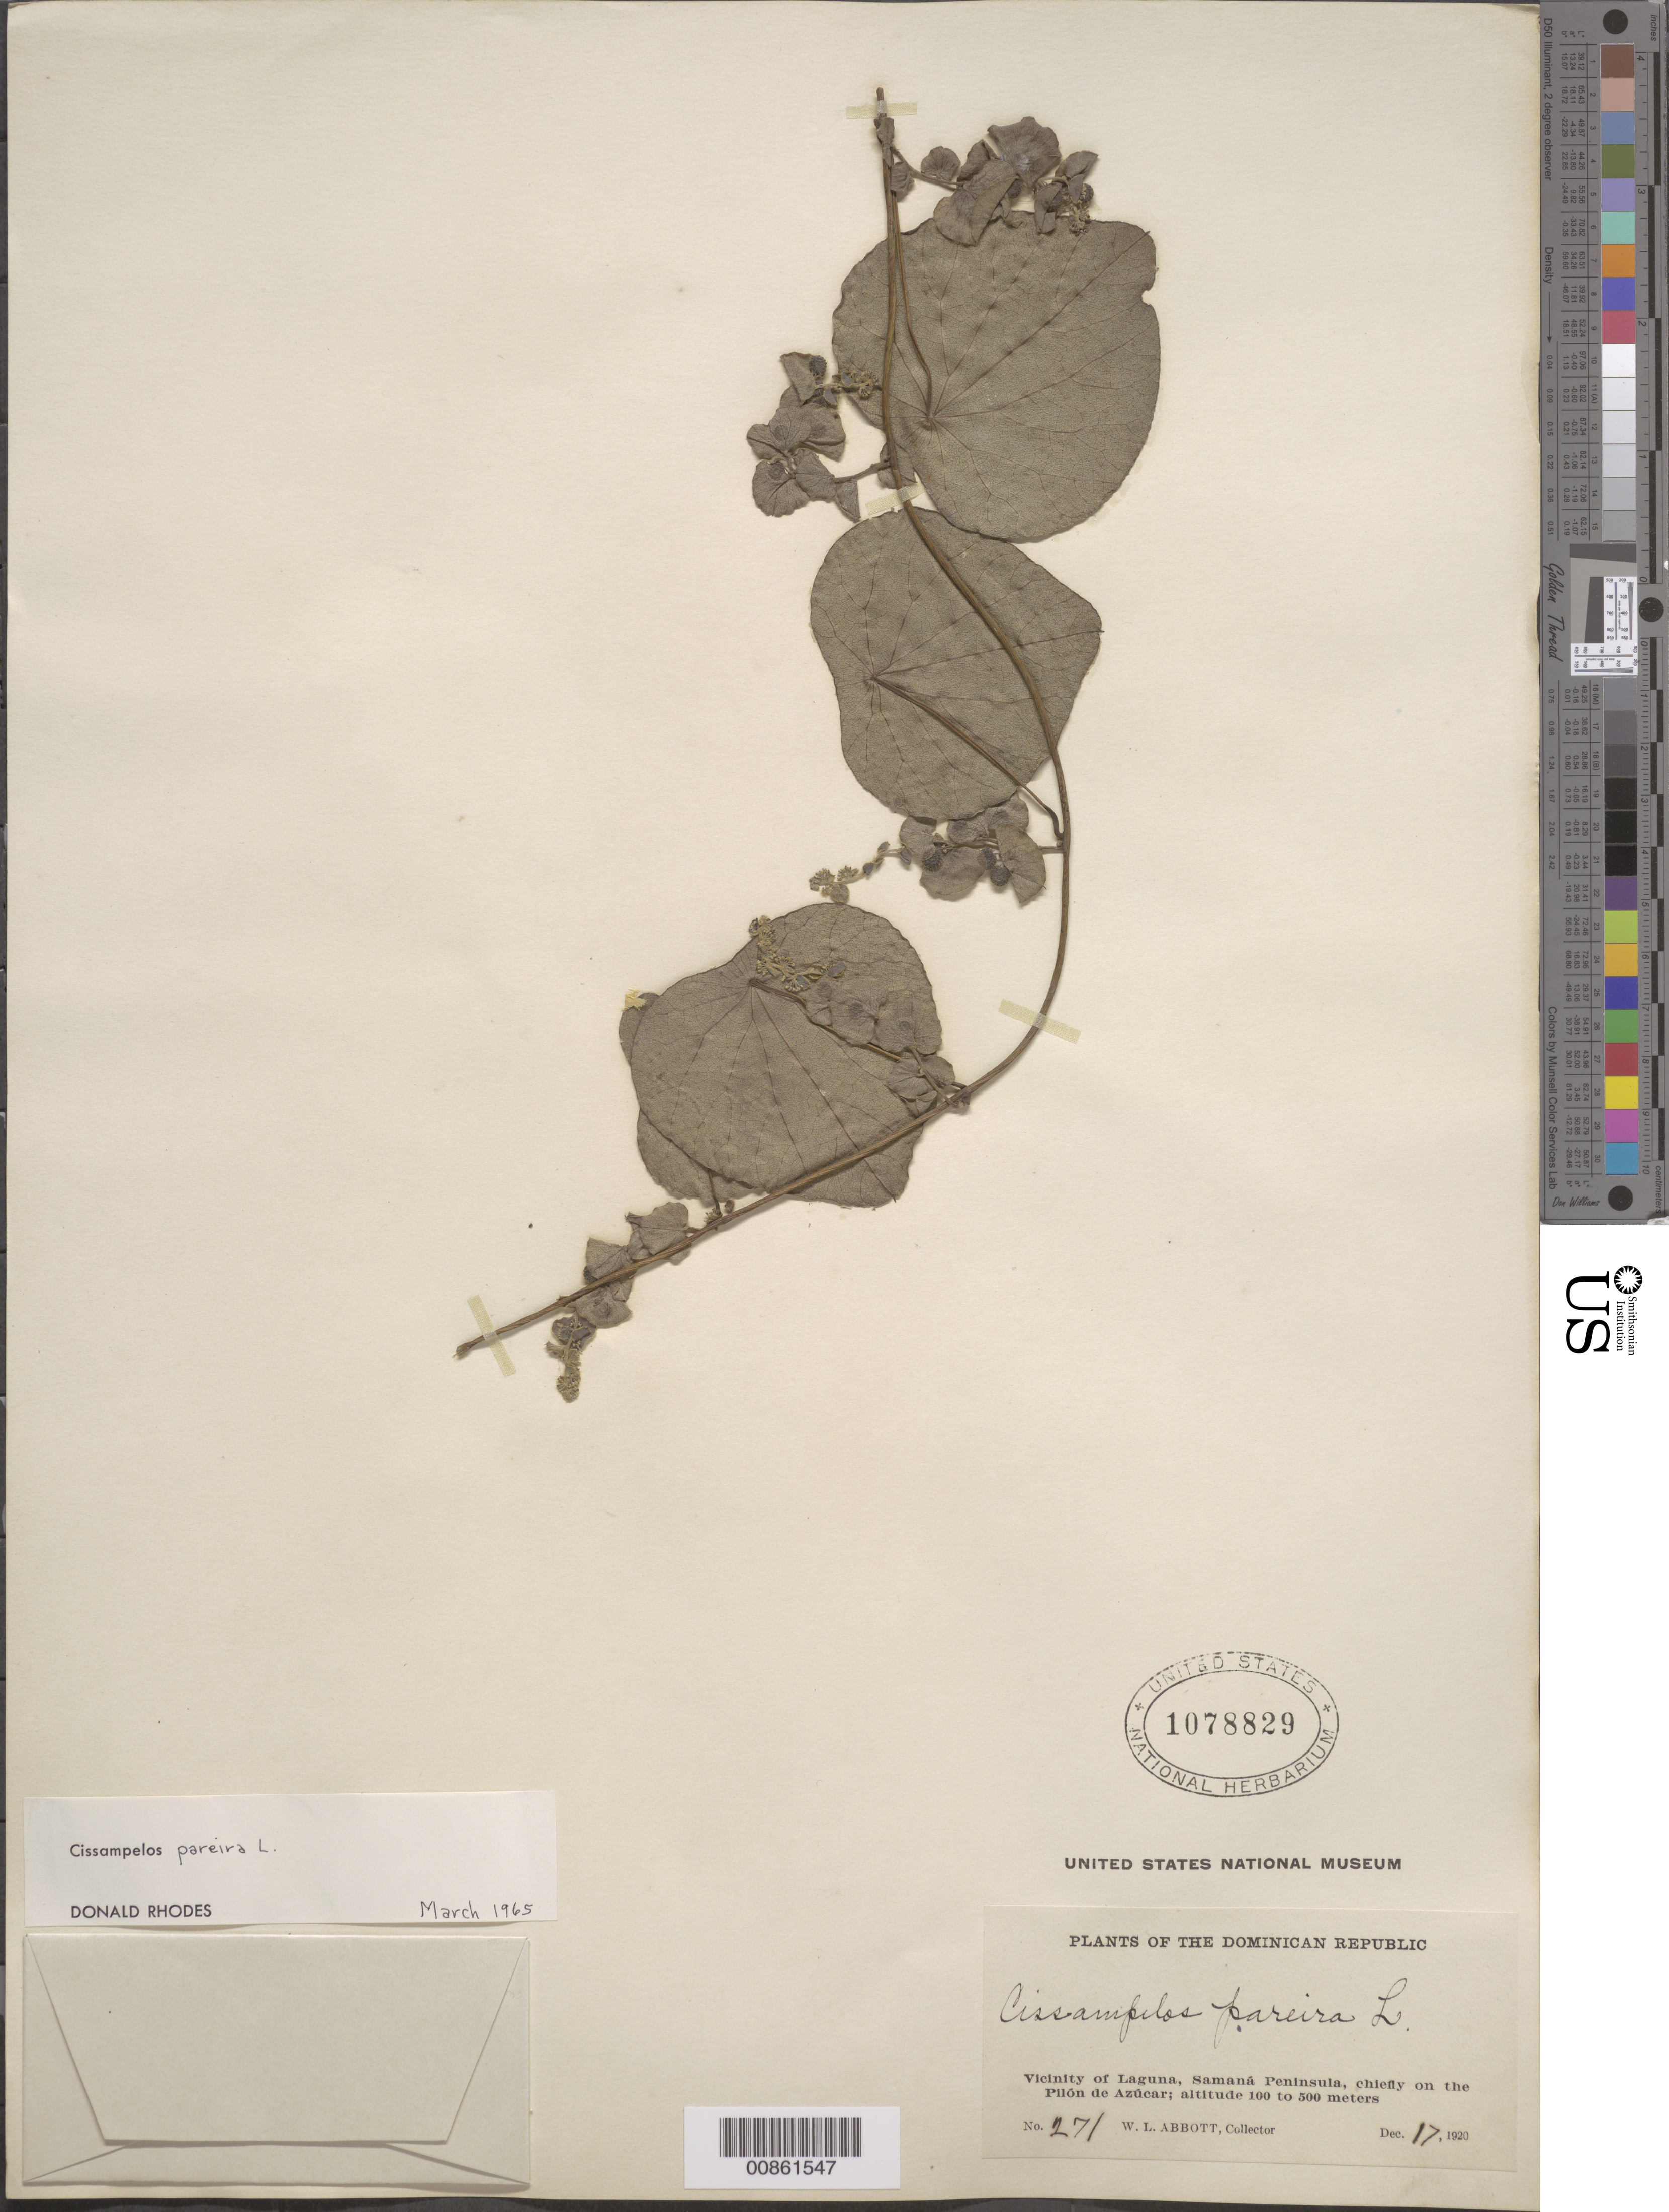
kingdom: Plantae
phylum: Tracheophyta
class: Magnoliopsida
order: Ranunculales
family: Menispermaceae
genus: Cissampelos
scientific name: Cissampelos pareira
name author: L.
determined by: Rhodes, D.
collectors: W. L. Abbott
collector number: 271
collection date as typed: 17 Dec 1920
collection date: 1920-12-17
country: Dominican Republic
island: Hispaniola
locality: Vicinity of Laguna, Samaná Peninsula, chiefly on the Pilón de Azúcar.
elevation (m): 100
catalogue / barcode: US 1078829